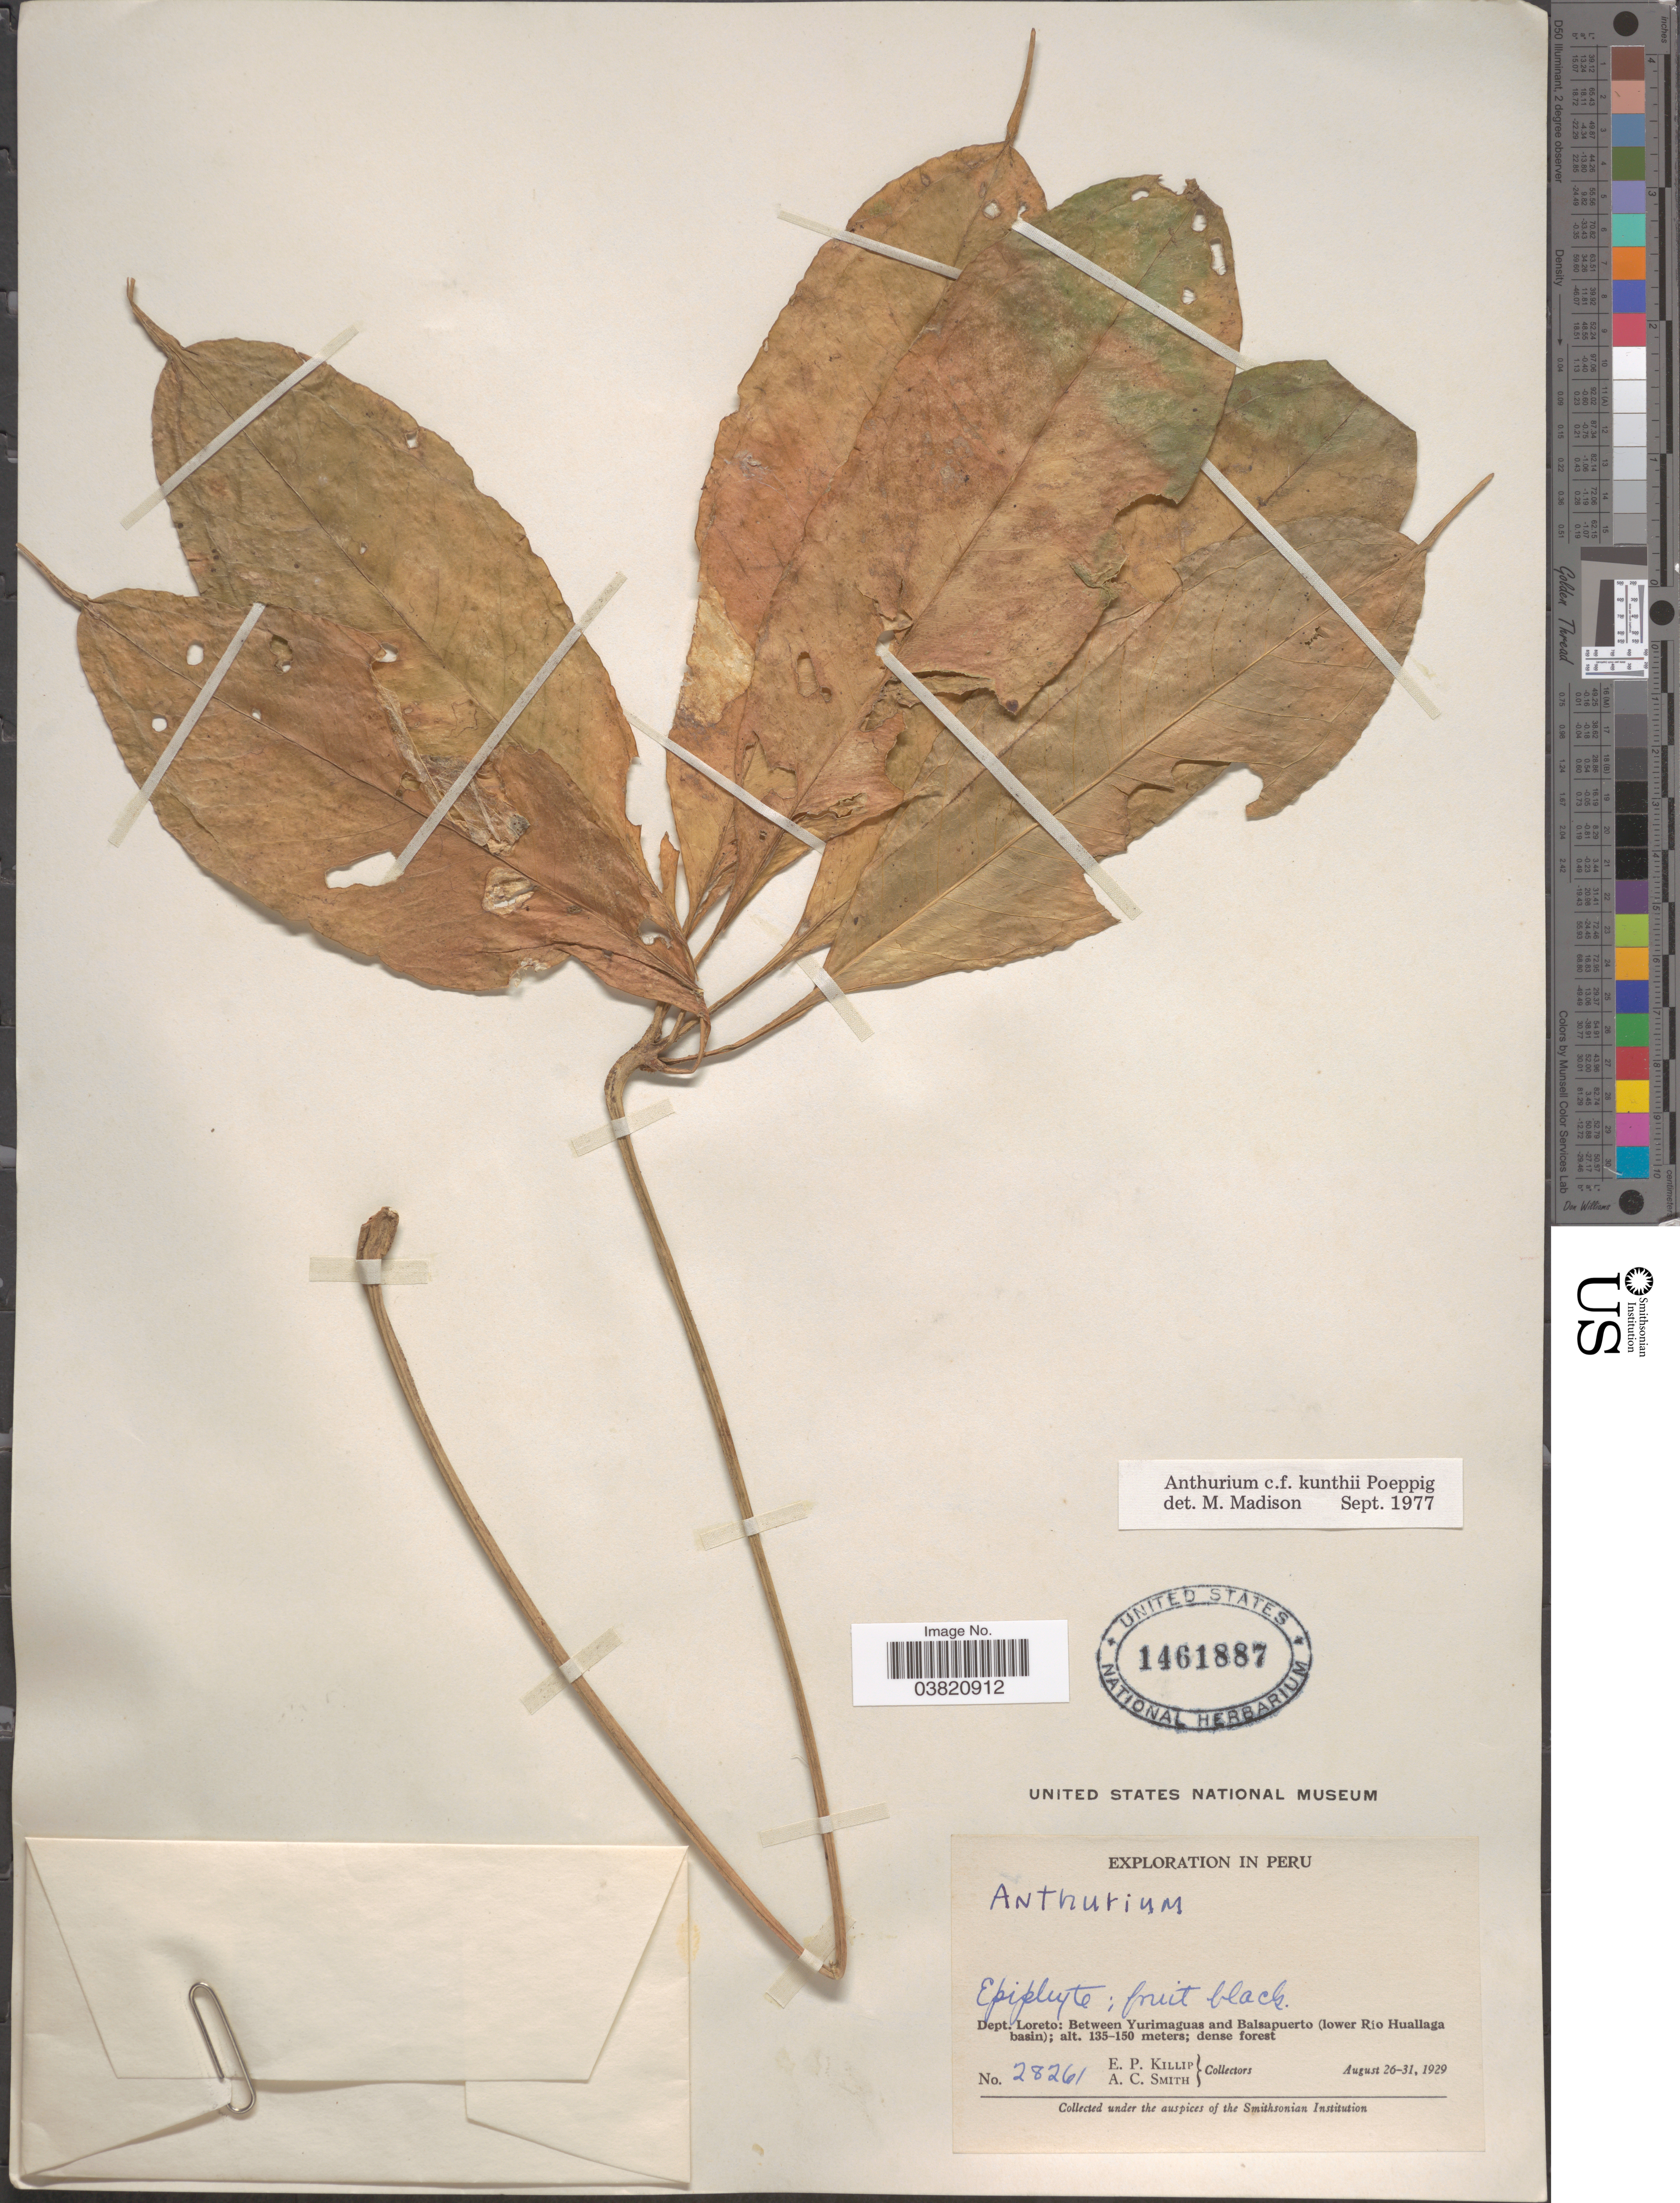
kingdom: Plantae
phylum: Tracheophyta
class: Liliopsida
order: Alismatales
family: Araceae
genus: Anthurium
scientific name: Anthurium kunthii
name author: Poepp.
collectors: E. P. Killip & A. C. Smith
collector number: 28261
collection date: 1929-08-26/1929-08-31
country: Peru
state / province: Loreto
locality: Dept. Loreto: Between Yurimaguas and Balsapuerto (lower Río Huallaga basin).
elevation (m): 135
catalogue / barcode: US 1461887